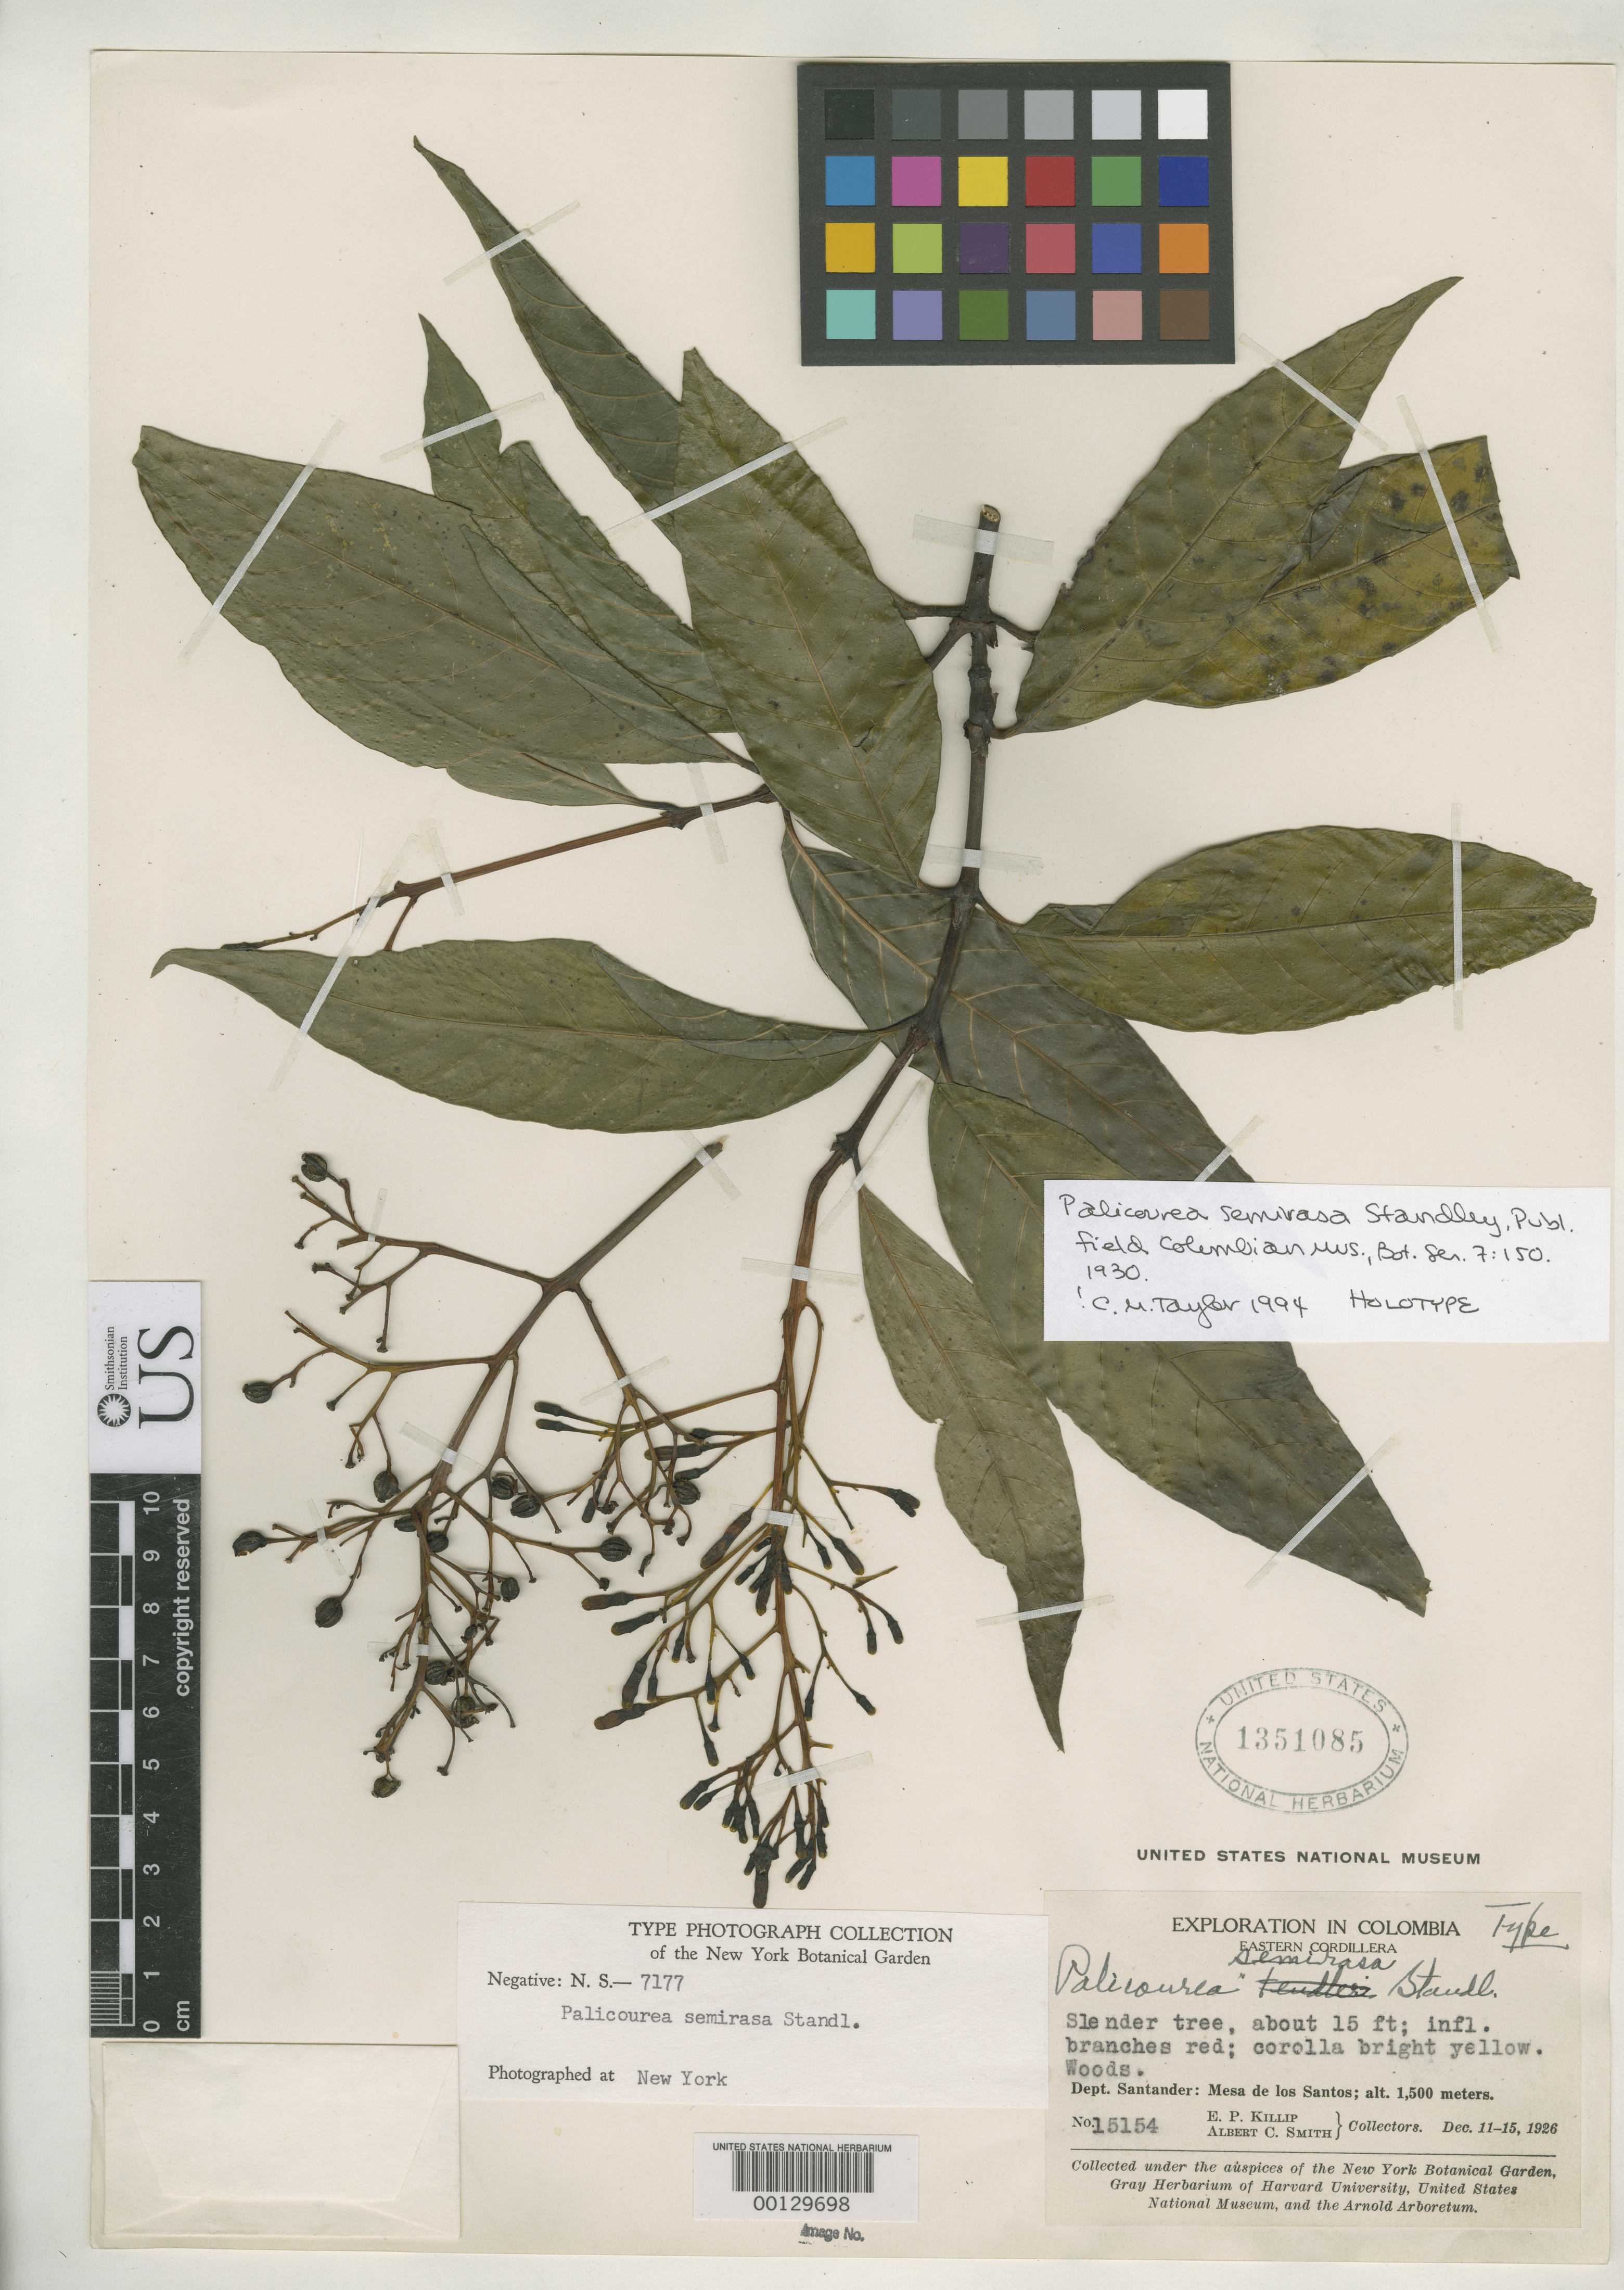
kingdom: Plantae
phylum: Tracheophyta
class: Magnoliopsida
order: Gentianales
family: Rubiaceae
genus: Palicourea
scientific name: Palicourea semirasa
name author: Standl.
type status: Holotype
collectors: E. P. Killip & A. C. Smith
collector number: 15154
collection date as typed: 11 Dec 1926 to 15 Dec 1926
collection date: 1926-12-11/1926-12-15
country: Colombia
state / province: Santander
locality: Mesa de Los Santos.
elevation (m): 1500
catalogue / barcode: US 1351085